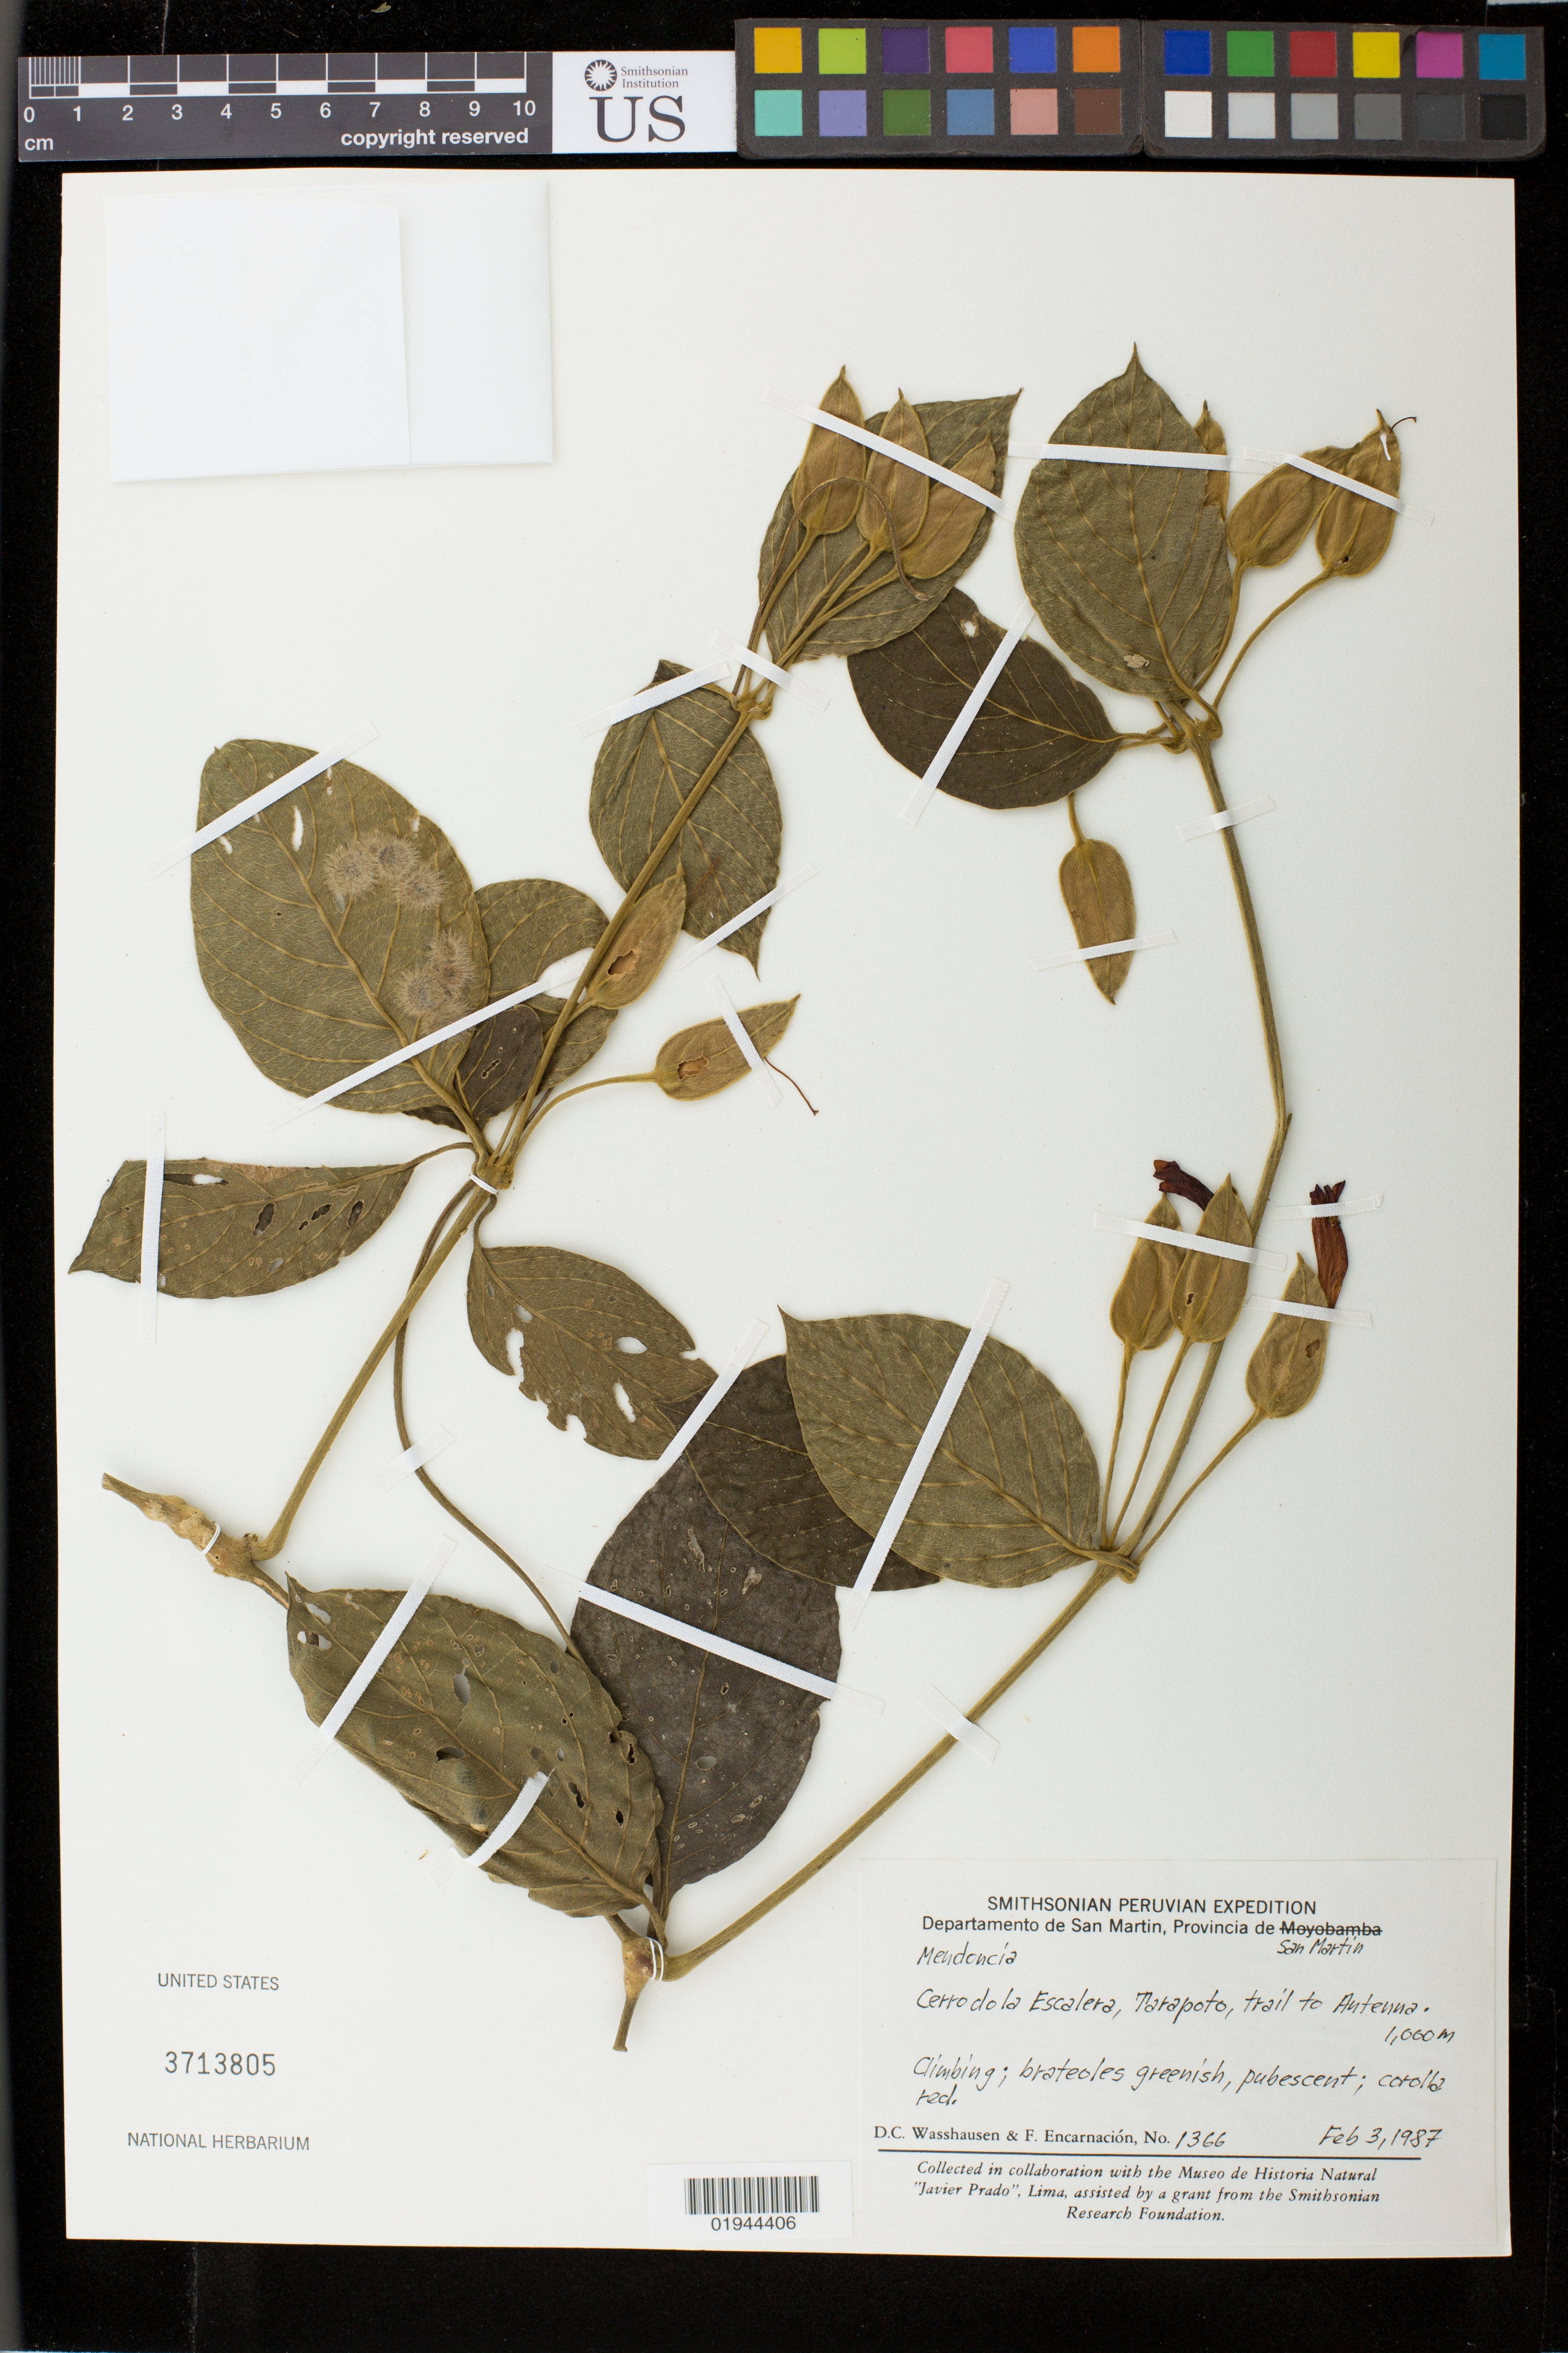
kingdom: Plantae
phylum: Tracheophyta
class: Magnoliopsida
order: Lamiales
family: Acanthaceae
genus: Mendoncia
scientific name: Mendoncia sp.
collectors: D. C. Wasshausen & F. Encarnación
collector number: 1366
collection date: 1987-02-03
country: Peru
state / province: San Martín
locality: Cerro de la Escalera, Tarapoto, trail to Antenna.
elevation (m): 1000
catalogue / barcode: US 3713805